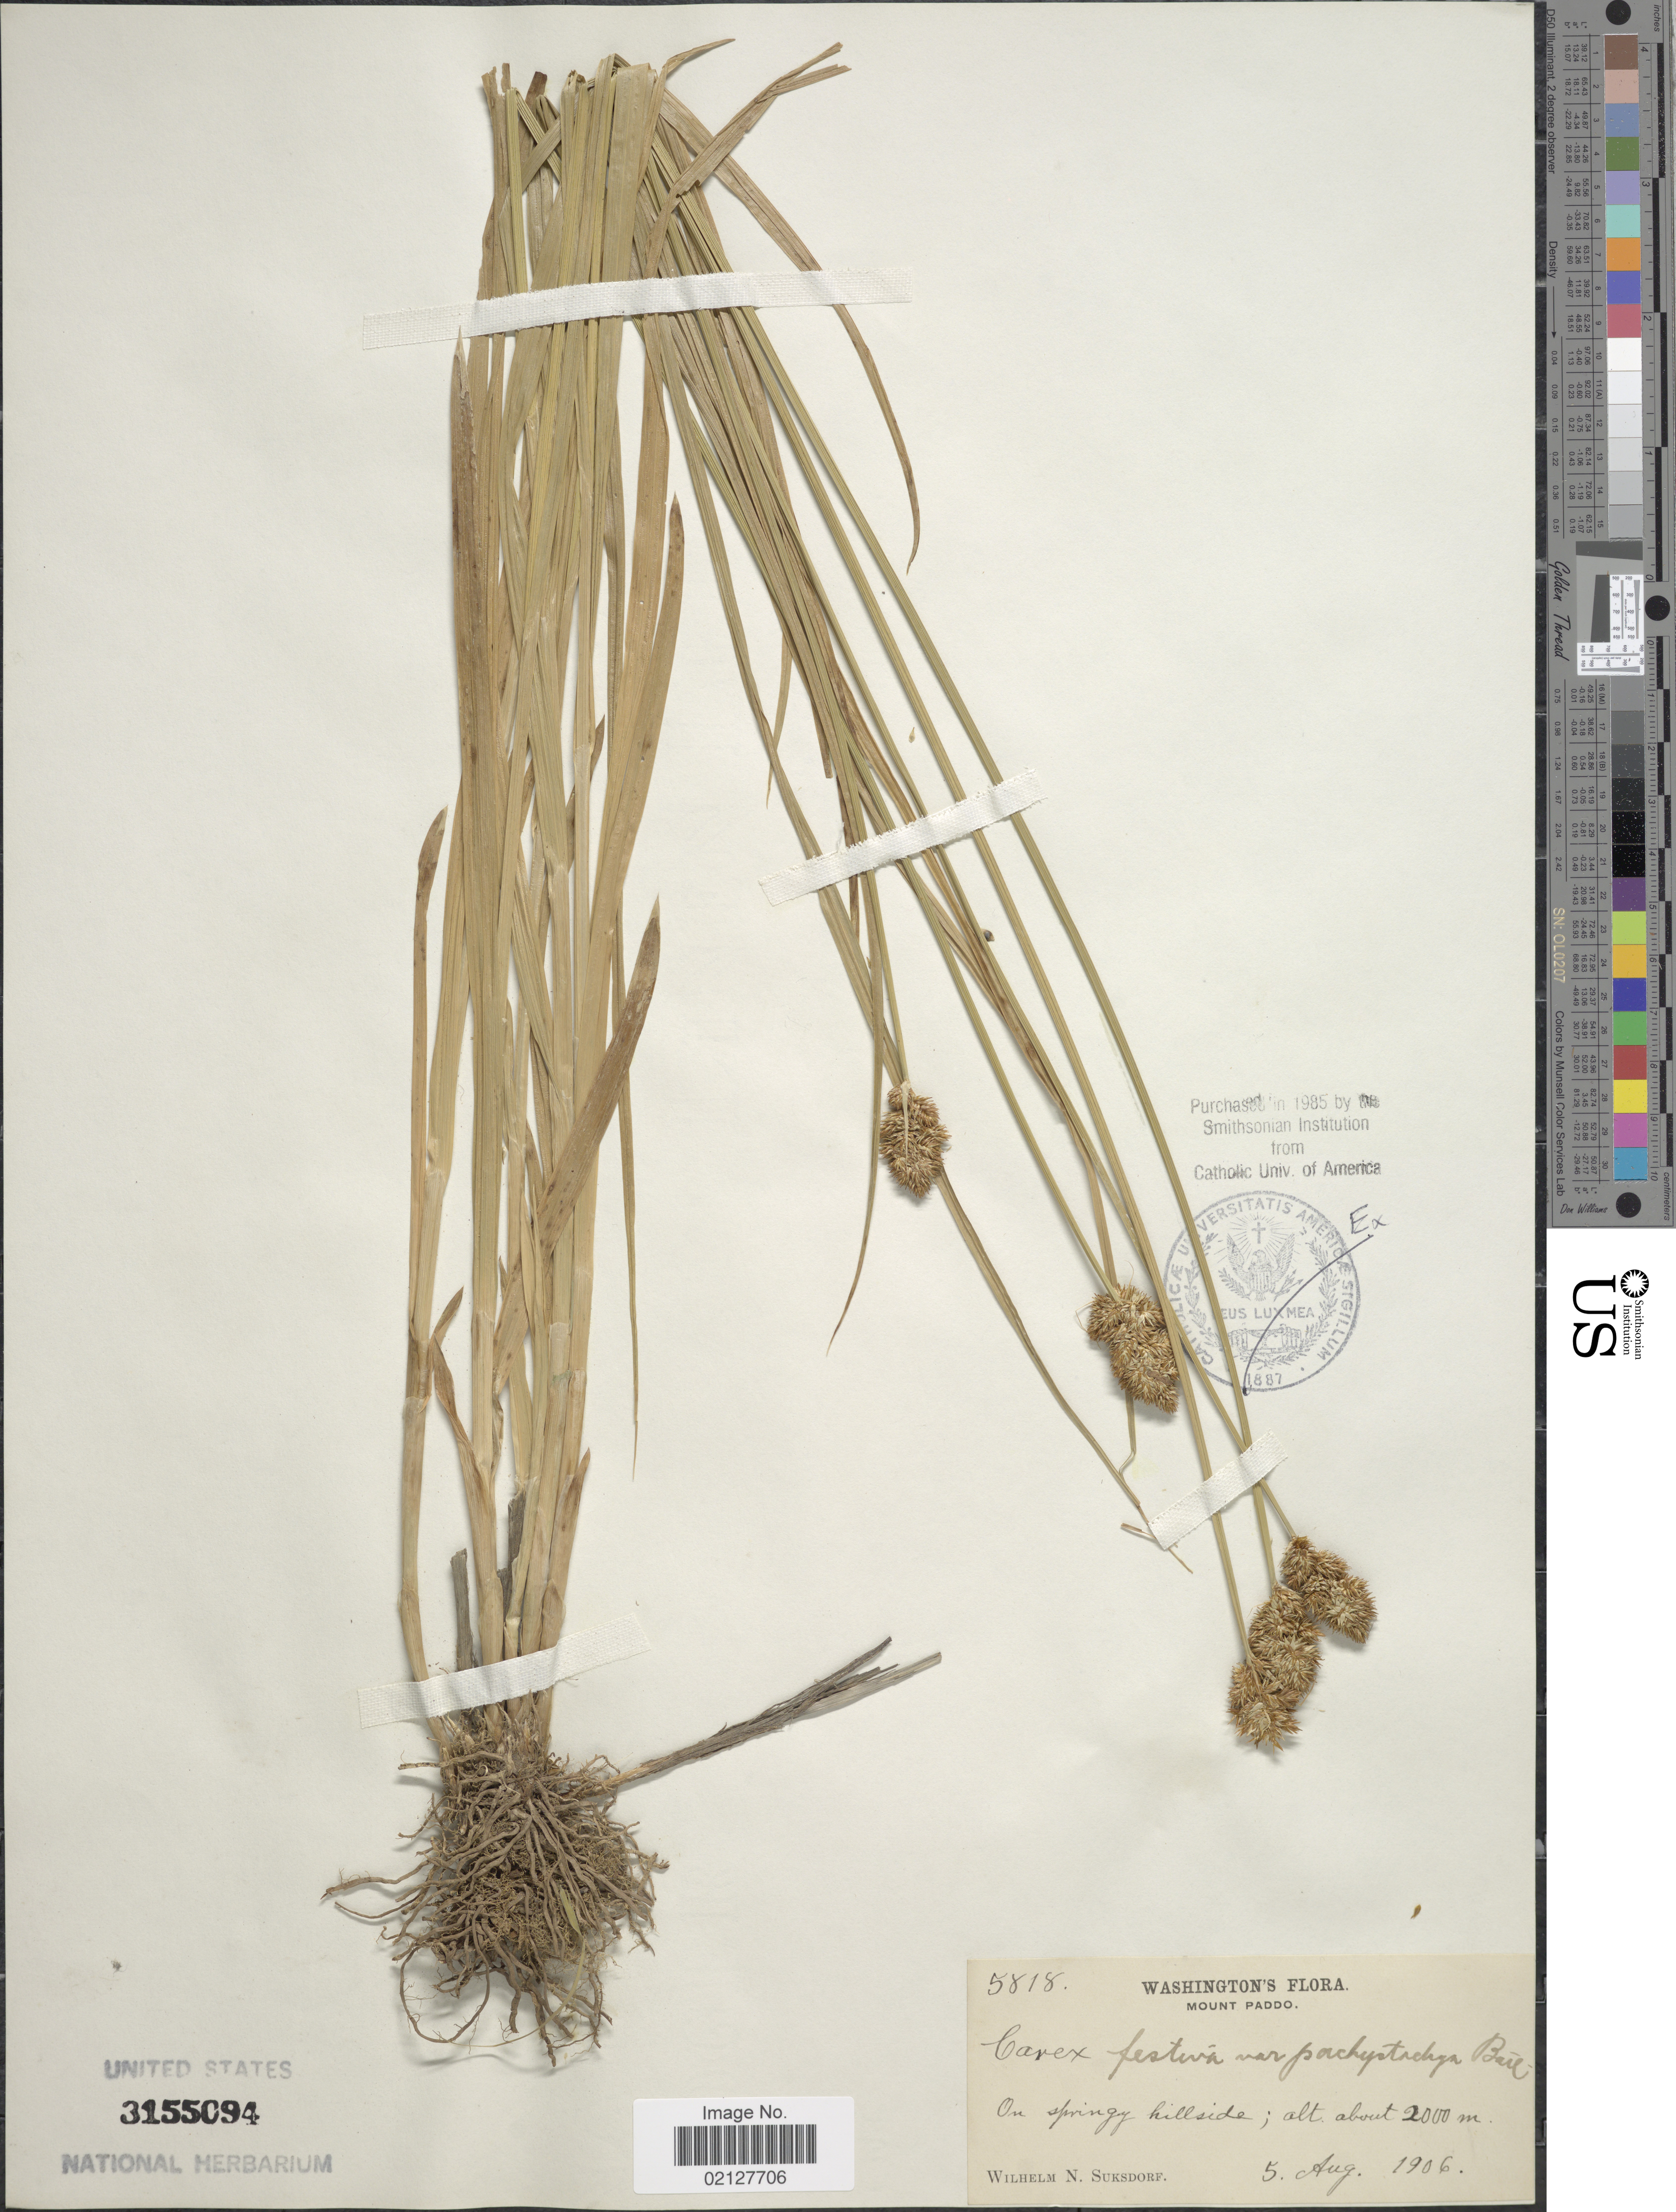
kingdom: Plantae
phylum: Tracheophyta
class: Liliopsida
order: Poales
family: Cyperaceae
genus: Carex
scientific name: Carex pachystachya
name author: Cham. ex Steud.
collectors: W. N. Suksdorf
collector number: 5818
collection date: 1906-08-05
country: United States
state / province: Washington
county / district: Skamania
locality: Mount Paddo.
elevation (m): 2000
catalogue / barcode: US 3155094